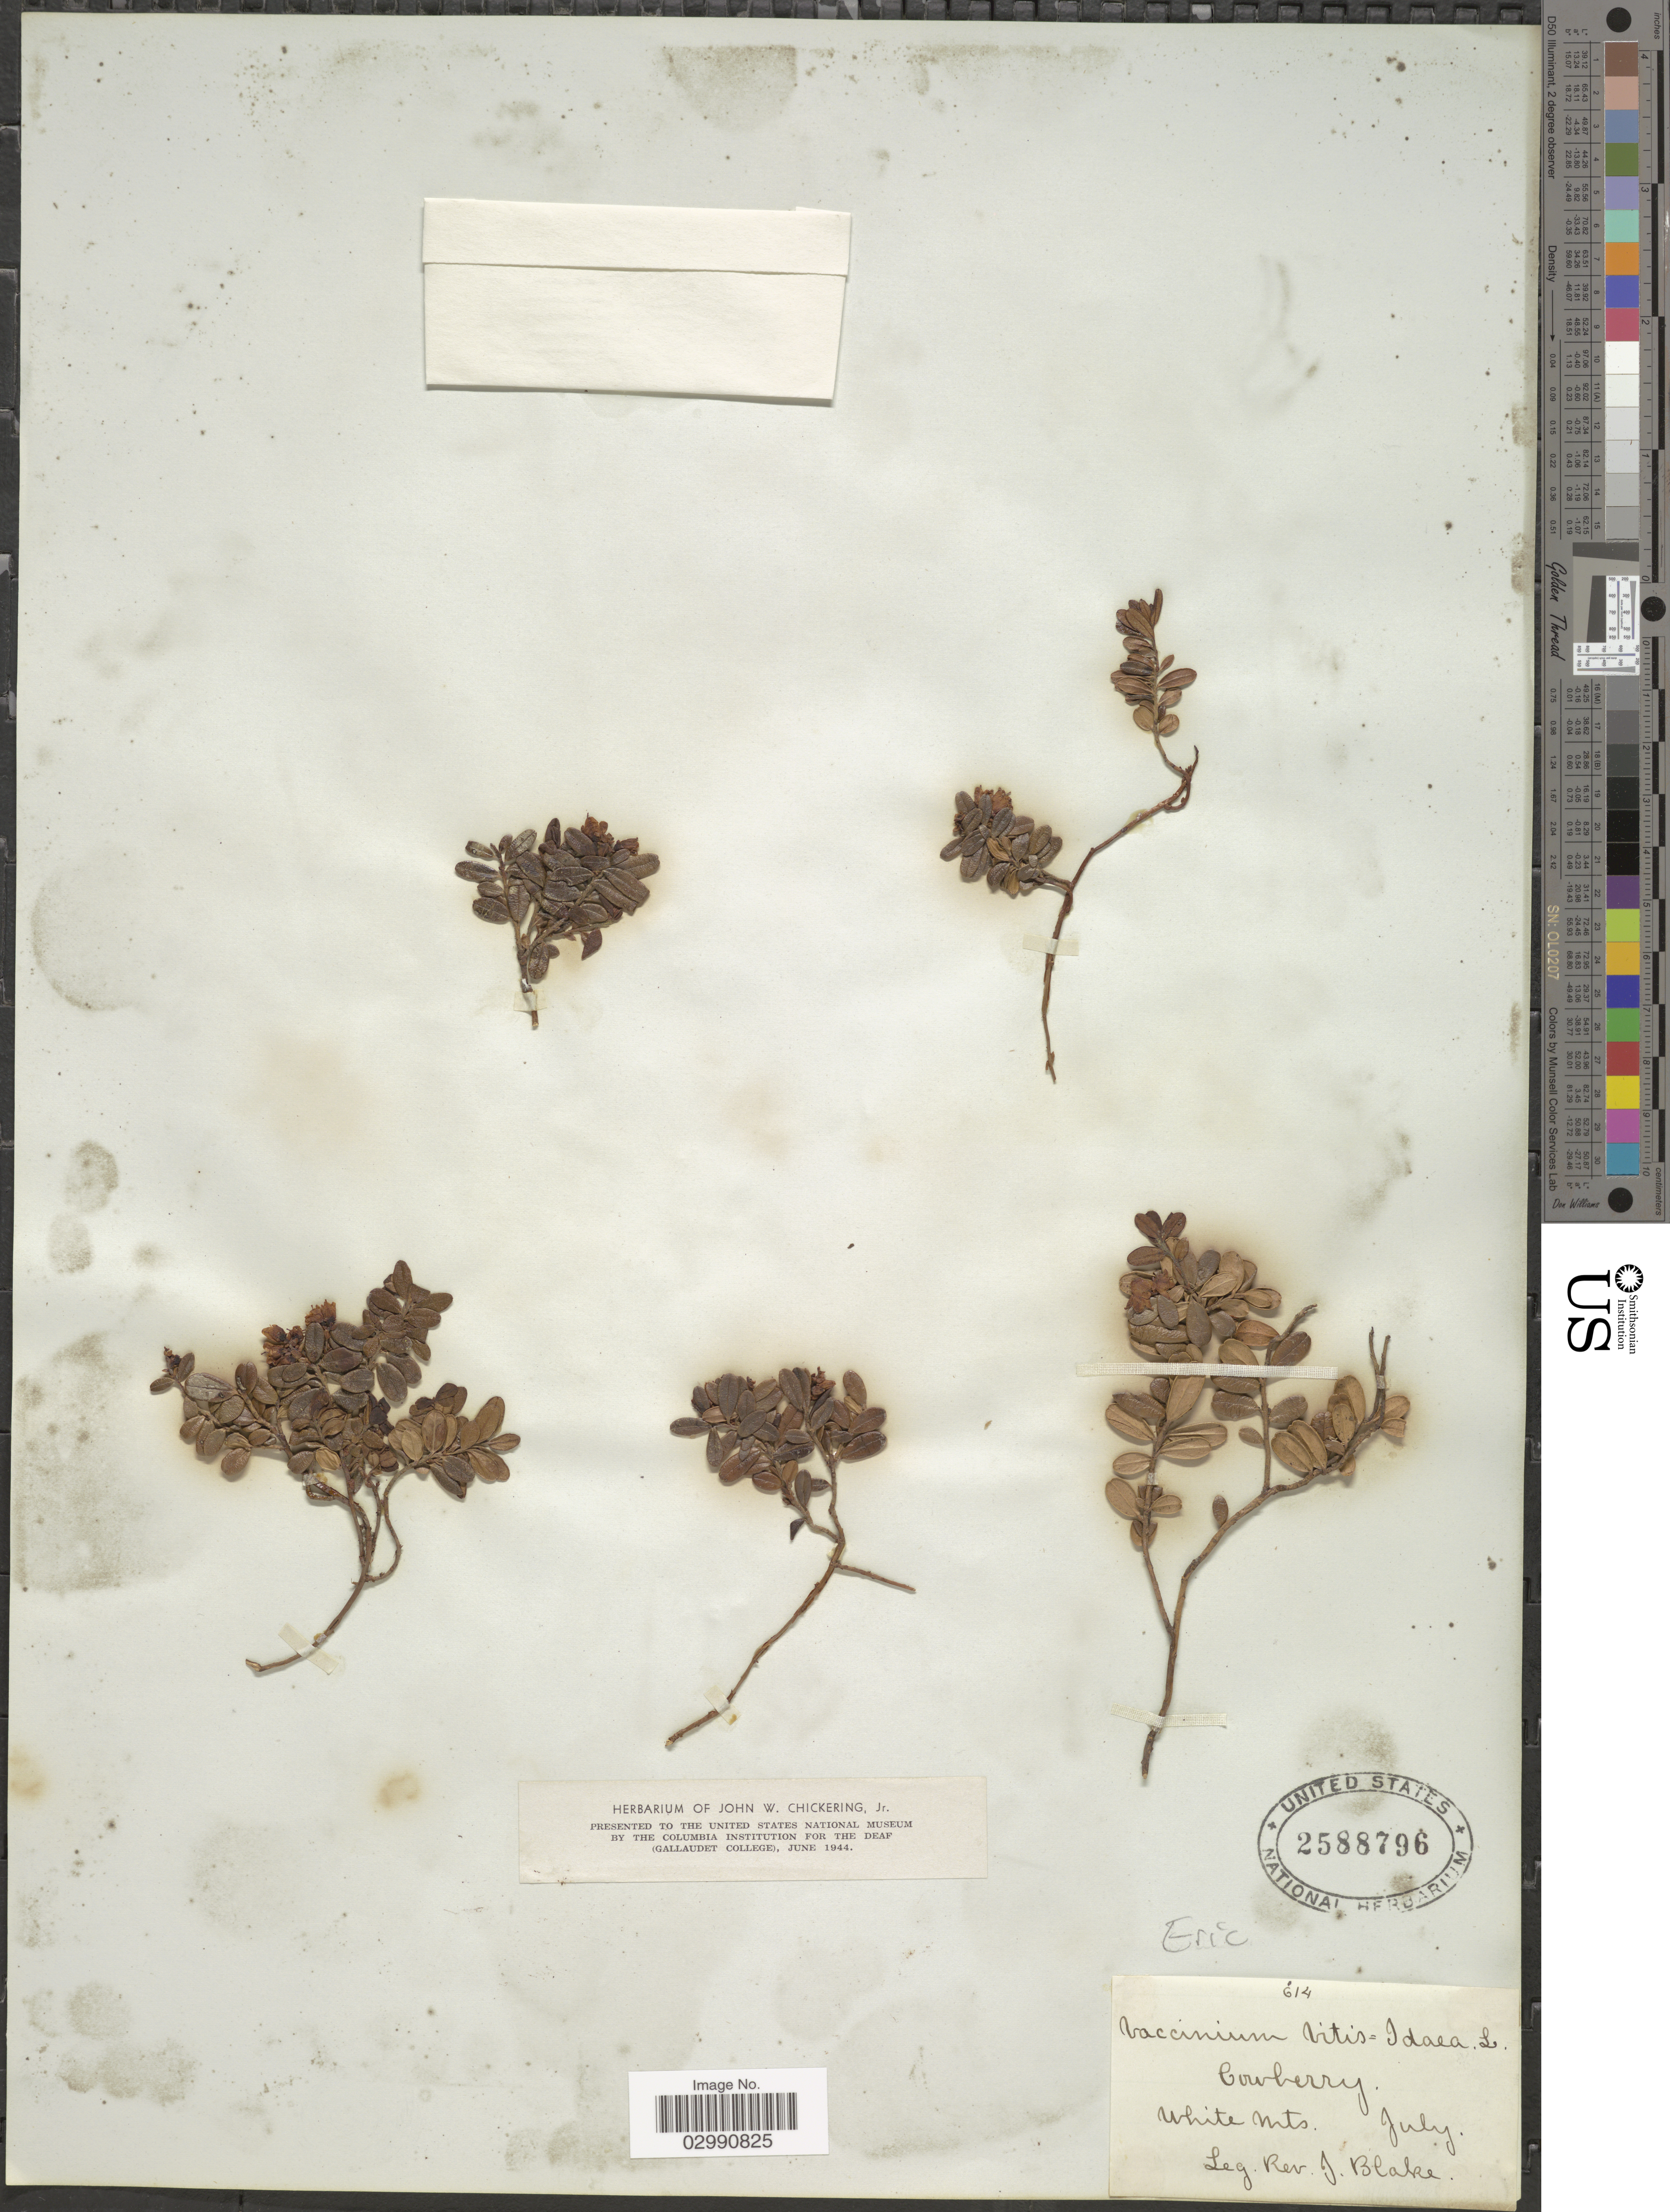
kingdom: Plantae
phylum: Tracheophyta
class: Magnoliopsida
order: Ericales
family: Ericaceae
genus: Vaccinium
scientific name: Vaccinium vitis-idaea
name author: L.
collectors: J. Blake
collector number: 614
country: United States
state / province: New Hampshire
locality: Cowberry. White Mts.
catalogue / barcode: US 2588796